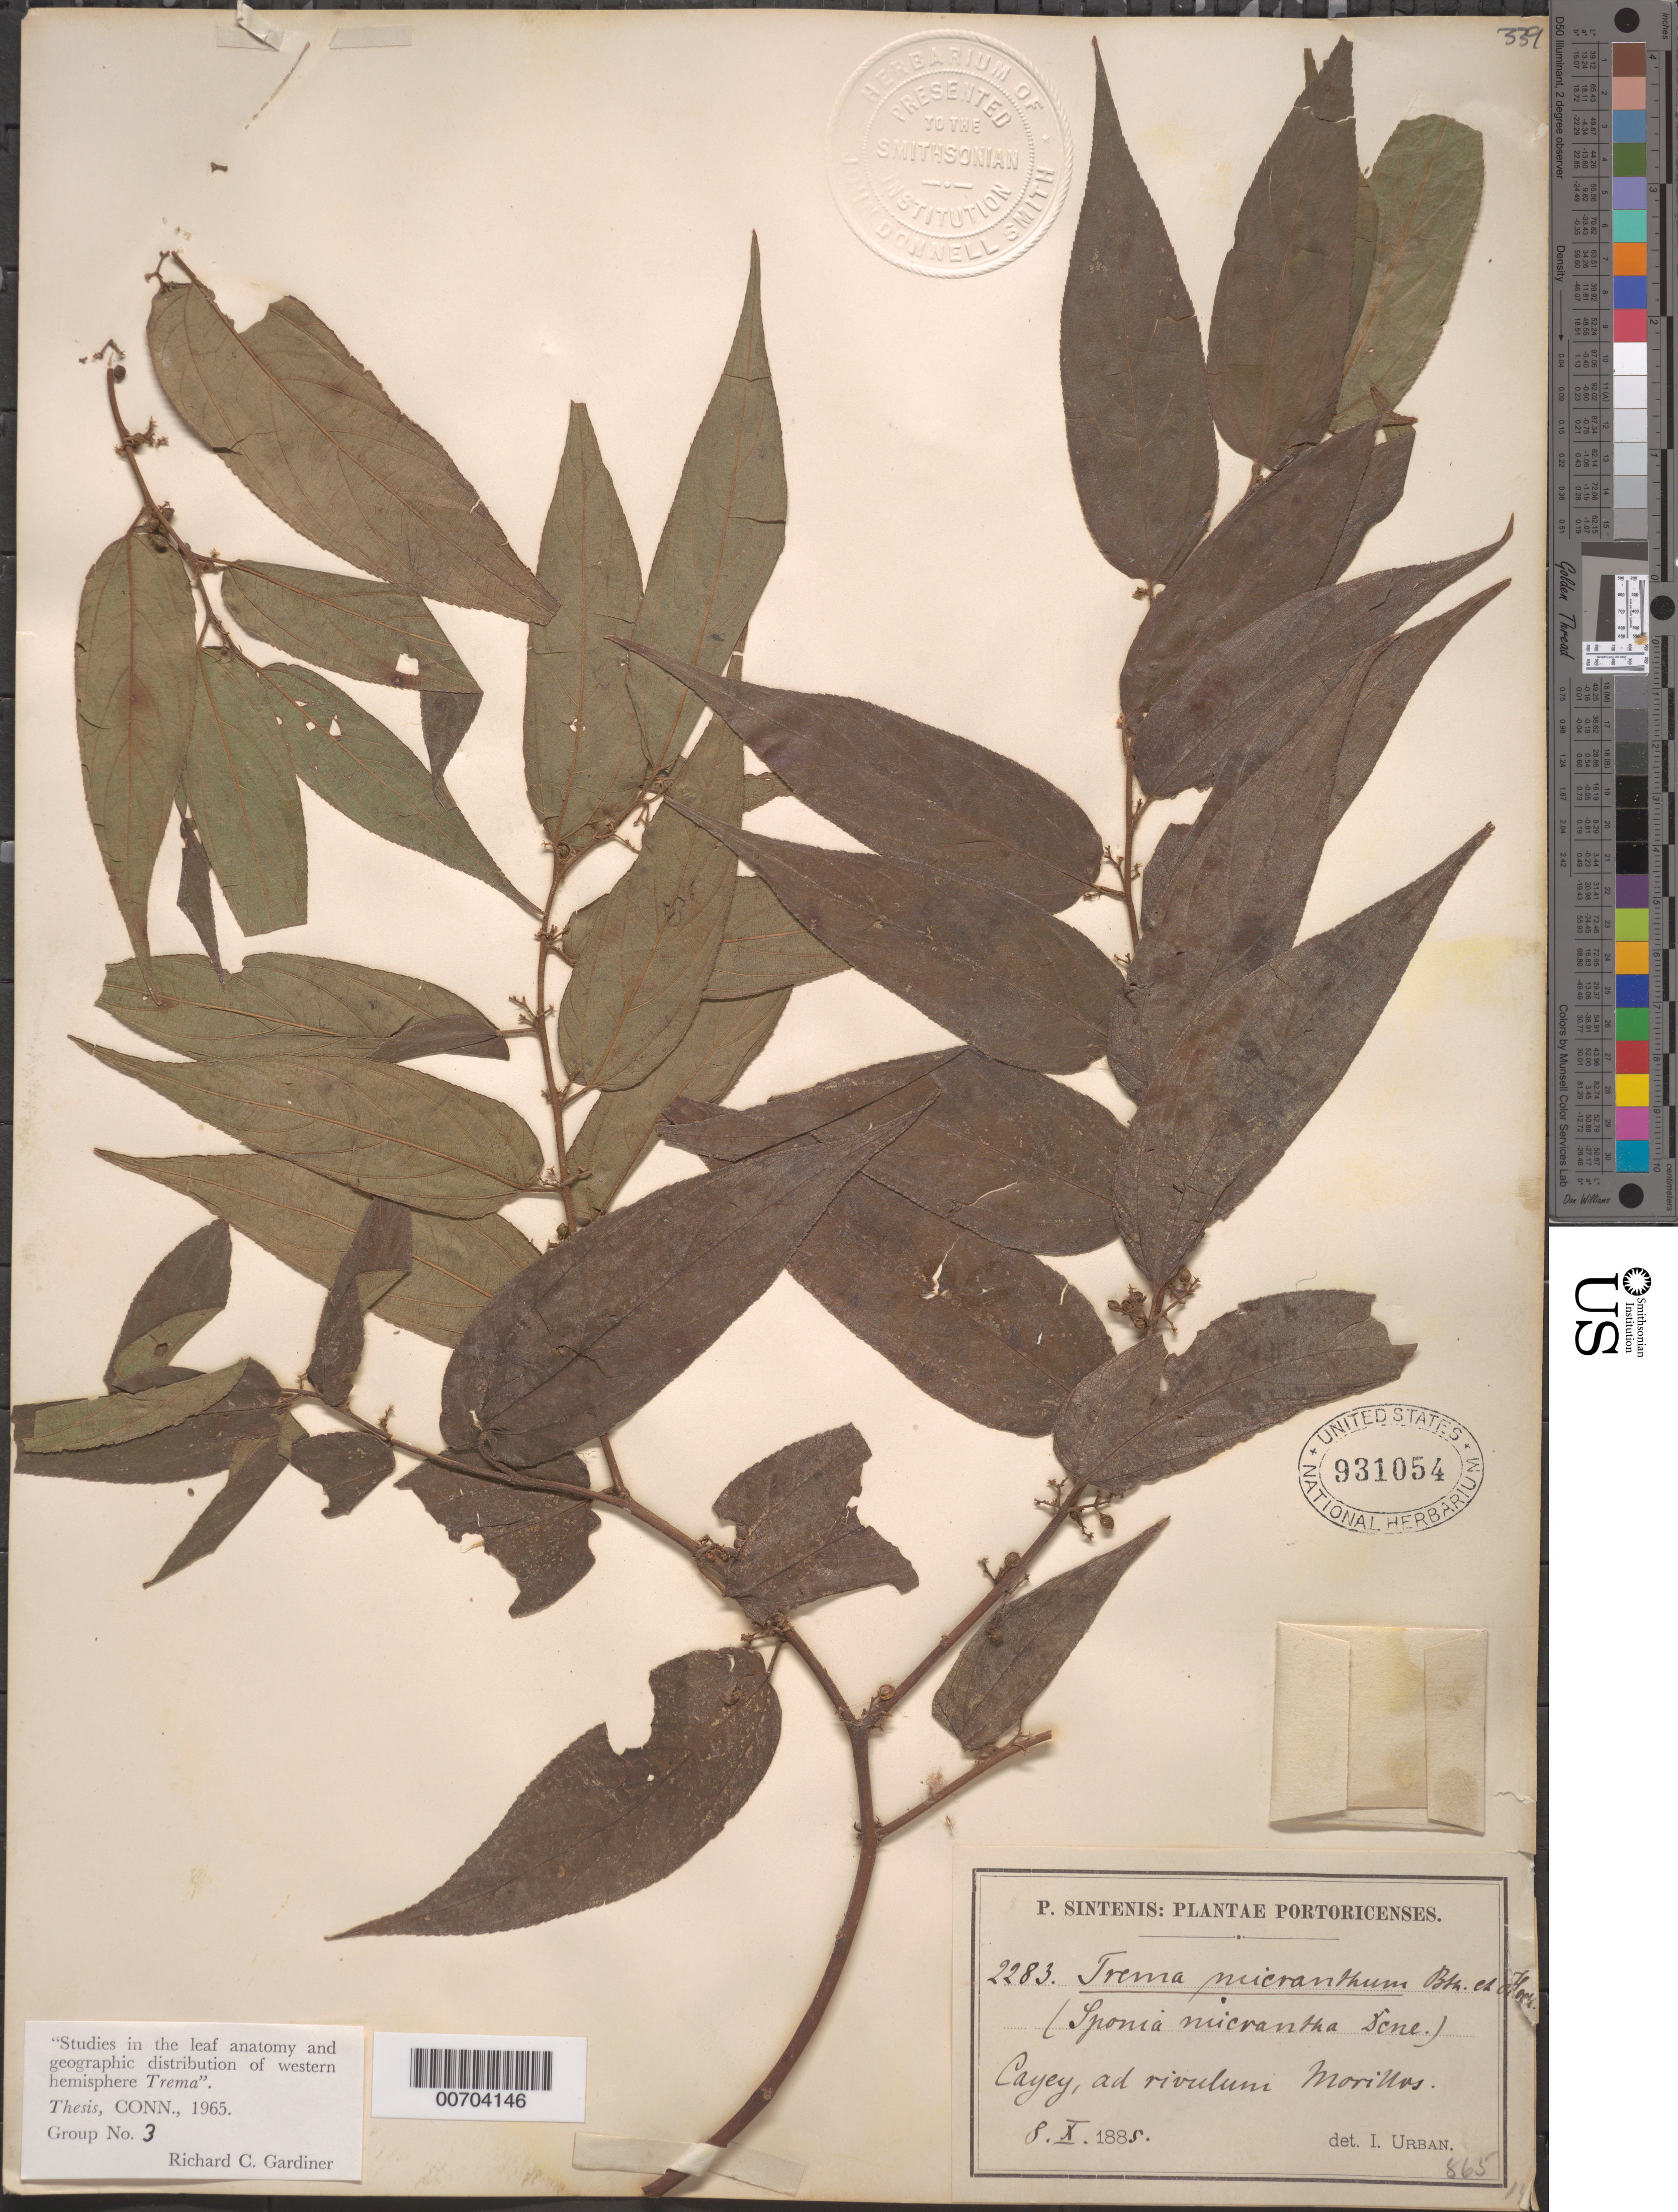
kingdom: Plantae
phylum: Tracheophyta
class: Magnoliopsida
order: Rosales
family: Cannabaceae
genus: Trema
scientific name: Trema micranthum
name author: (L.) Blume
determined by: Urban, Ignatz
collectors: P. Sintenis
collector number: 2283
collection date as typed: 08 Oct 1885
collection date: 1885-10-08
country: Puerto Rico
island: Greater Antilles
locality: Cayey, ad rivulum Morillos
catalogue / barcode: US 931054